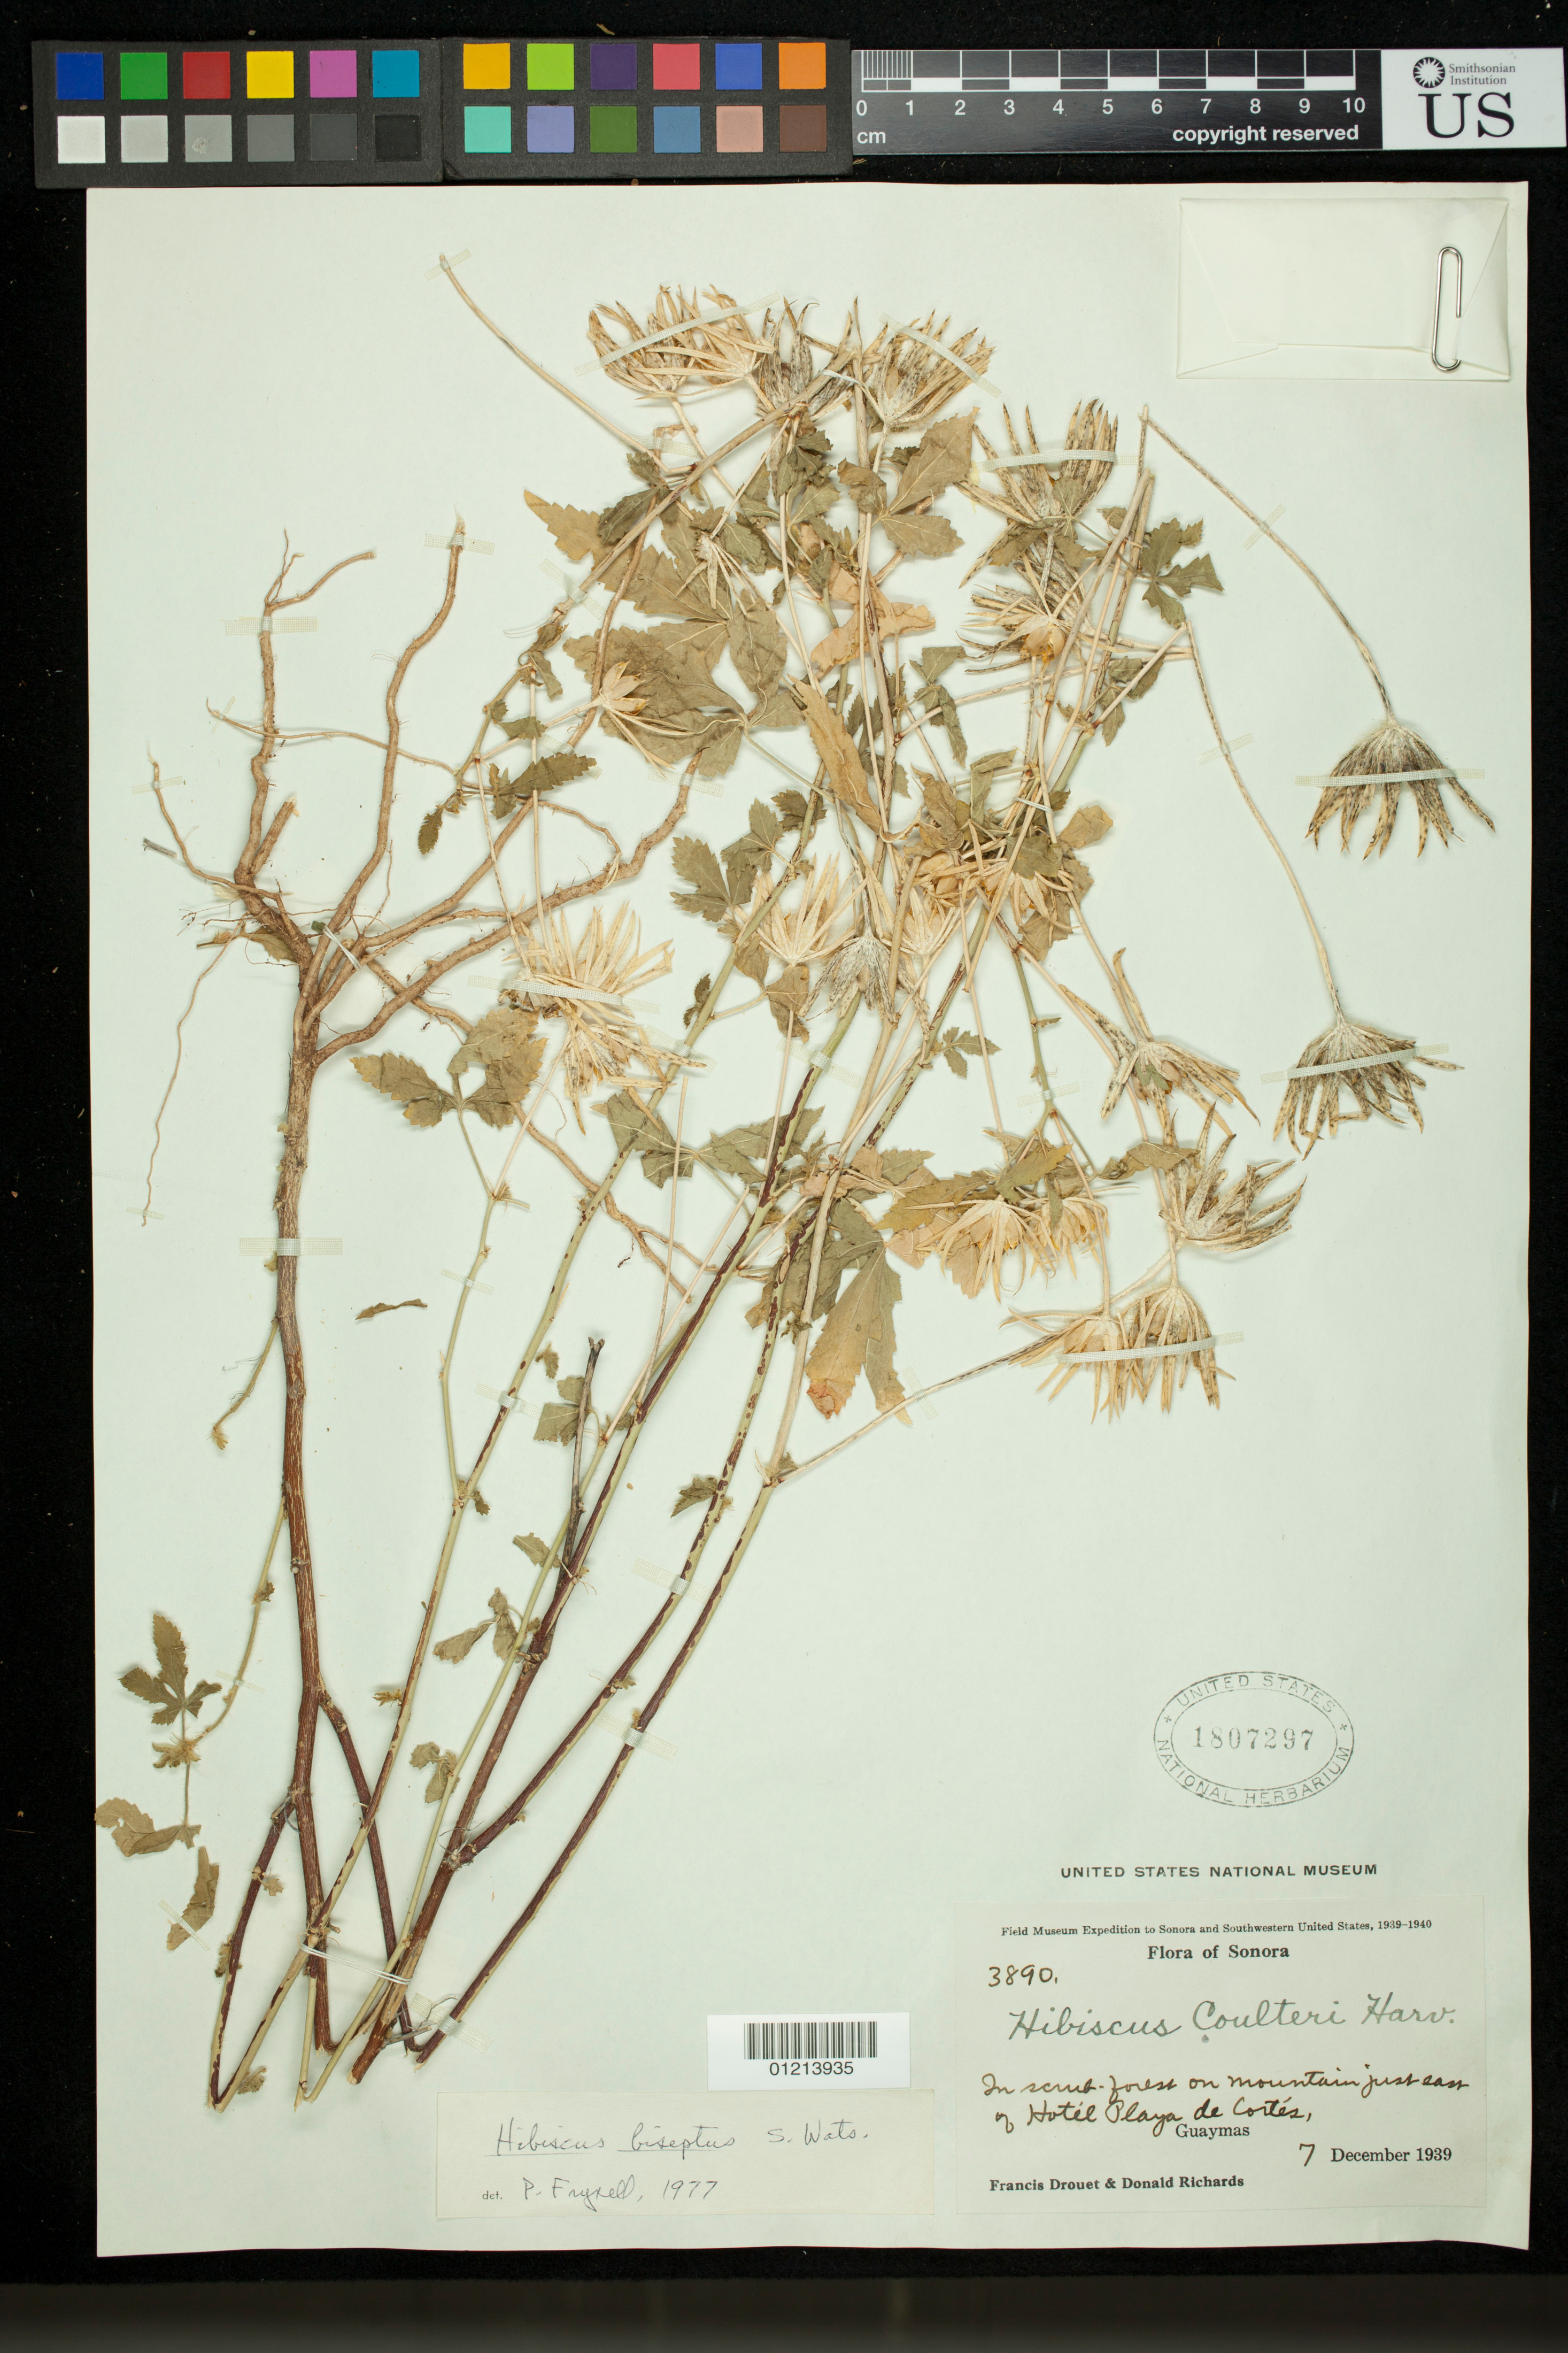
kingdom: Plantae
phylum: Tracheophyta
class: Magnoliopsida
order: Malvales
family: Malvaceae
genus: Hibiscus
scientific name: Hibiscus biseptus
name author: S. Watson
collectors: F. E. Drouet & D. Richards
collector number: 3890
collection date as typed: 12 Jul 1939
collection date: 1939-07-12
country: Mexico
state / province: Sonora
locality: East of Hotél Playa de Cortés, Guaymas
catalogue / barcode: US 1807297